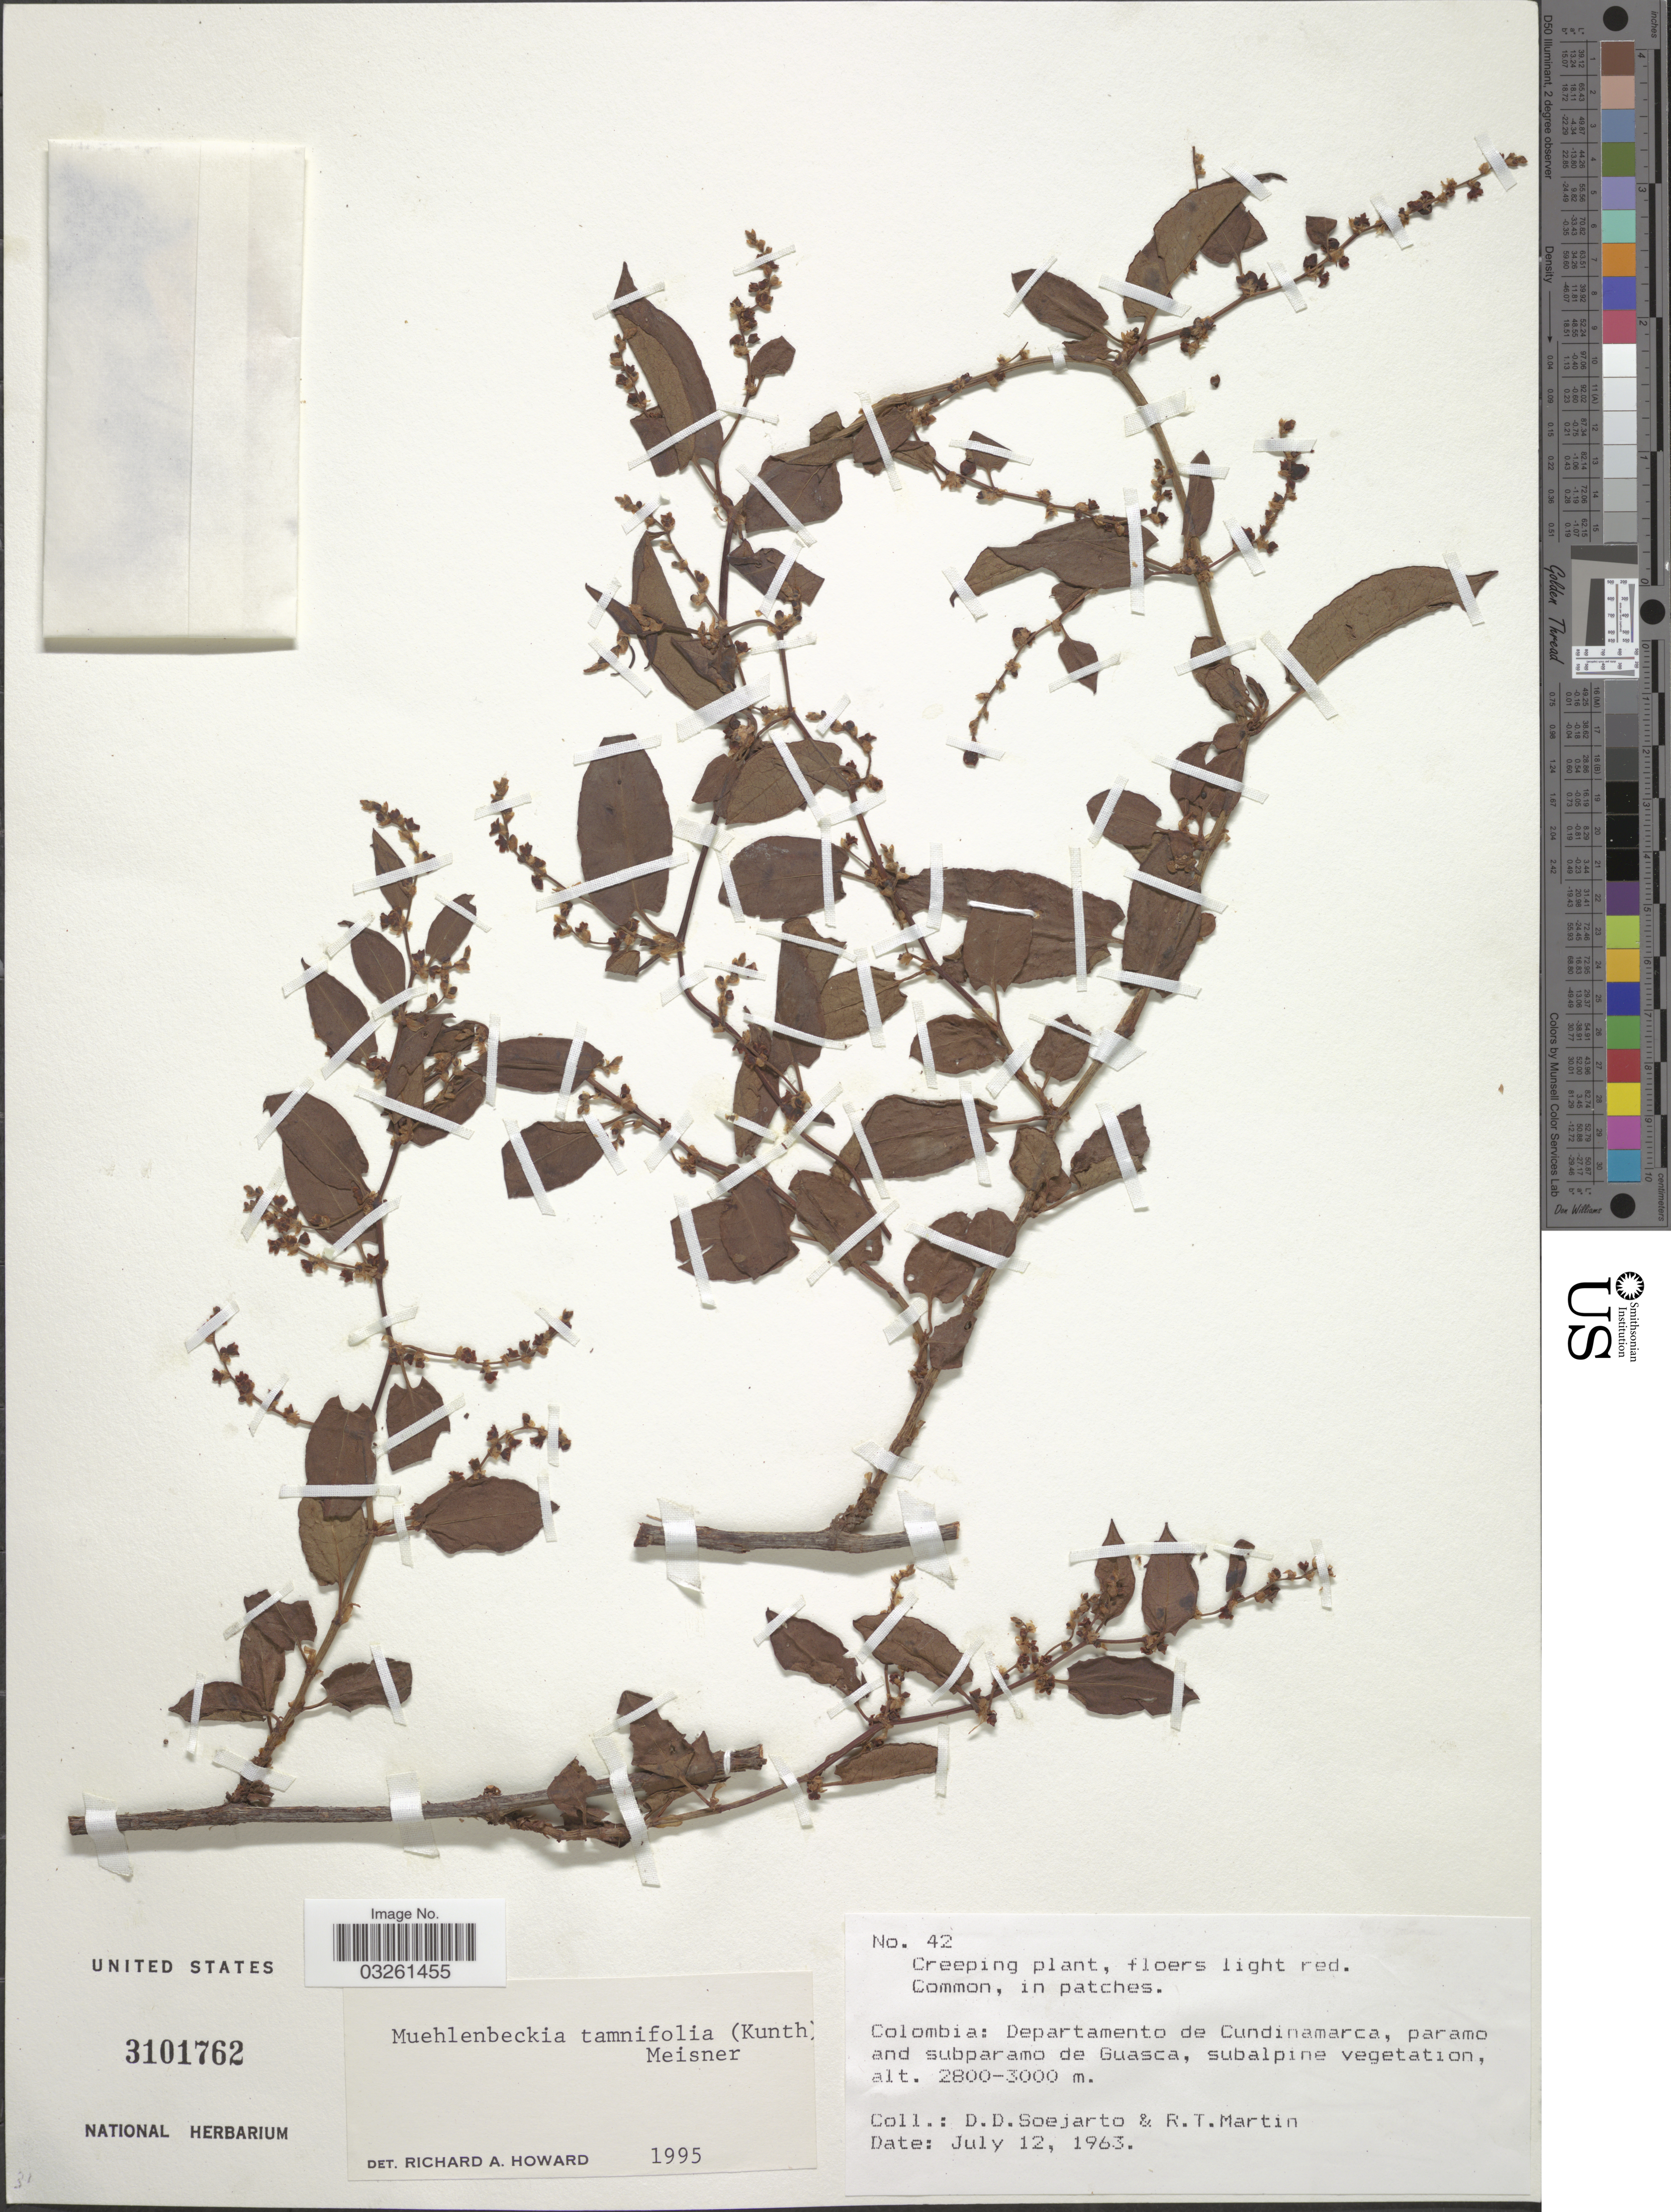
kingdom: Plantae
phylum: Tracheophyta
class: Magnoliopsida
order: Caryophyllales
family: Polygonaceae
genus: Muehlenbeckia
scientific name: Muehlenbeckia tamnifolia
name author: (Kunth) Meisn.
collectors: R. T. Martin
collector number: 42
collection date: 1963-07-12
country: Colombia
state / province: Cundinamarca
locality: Departamento de Cundinamarca, paramo and subparamo de Guasca.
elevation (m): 2800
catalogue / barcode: US 3101762